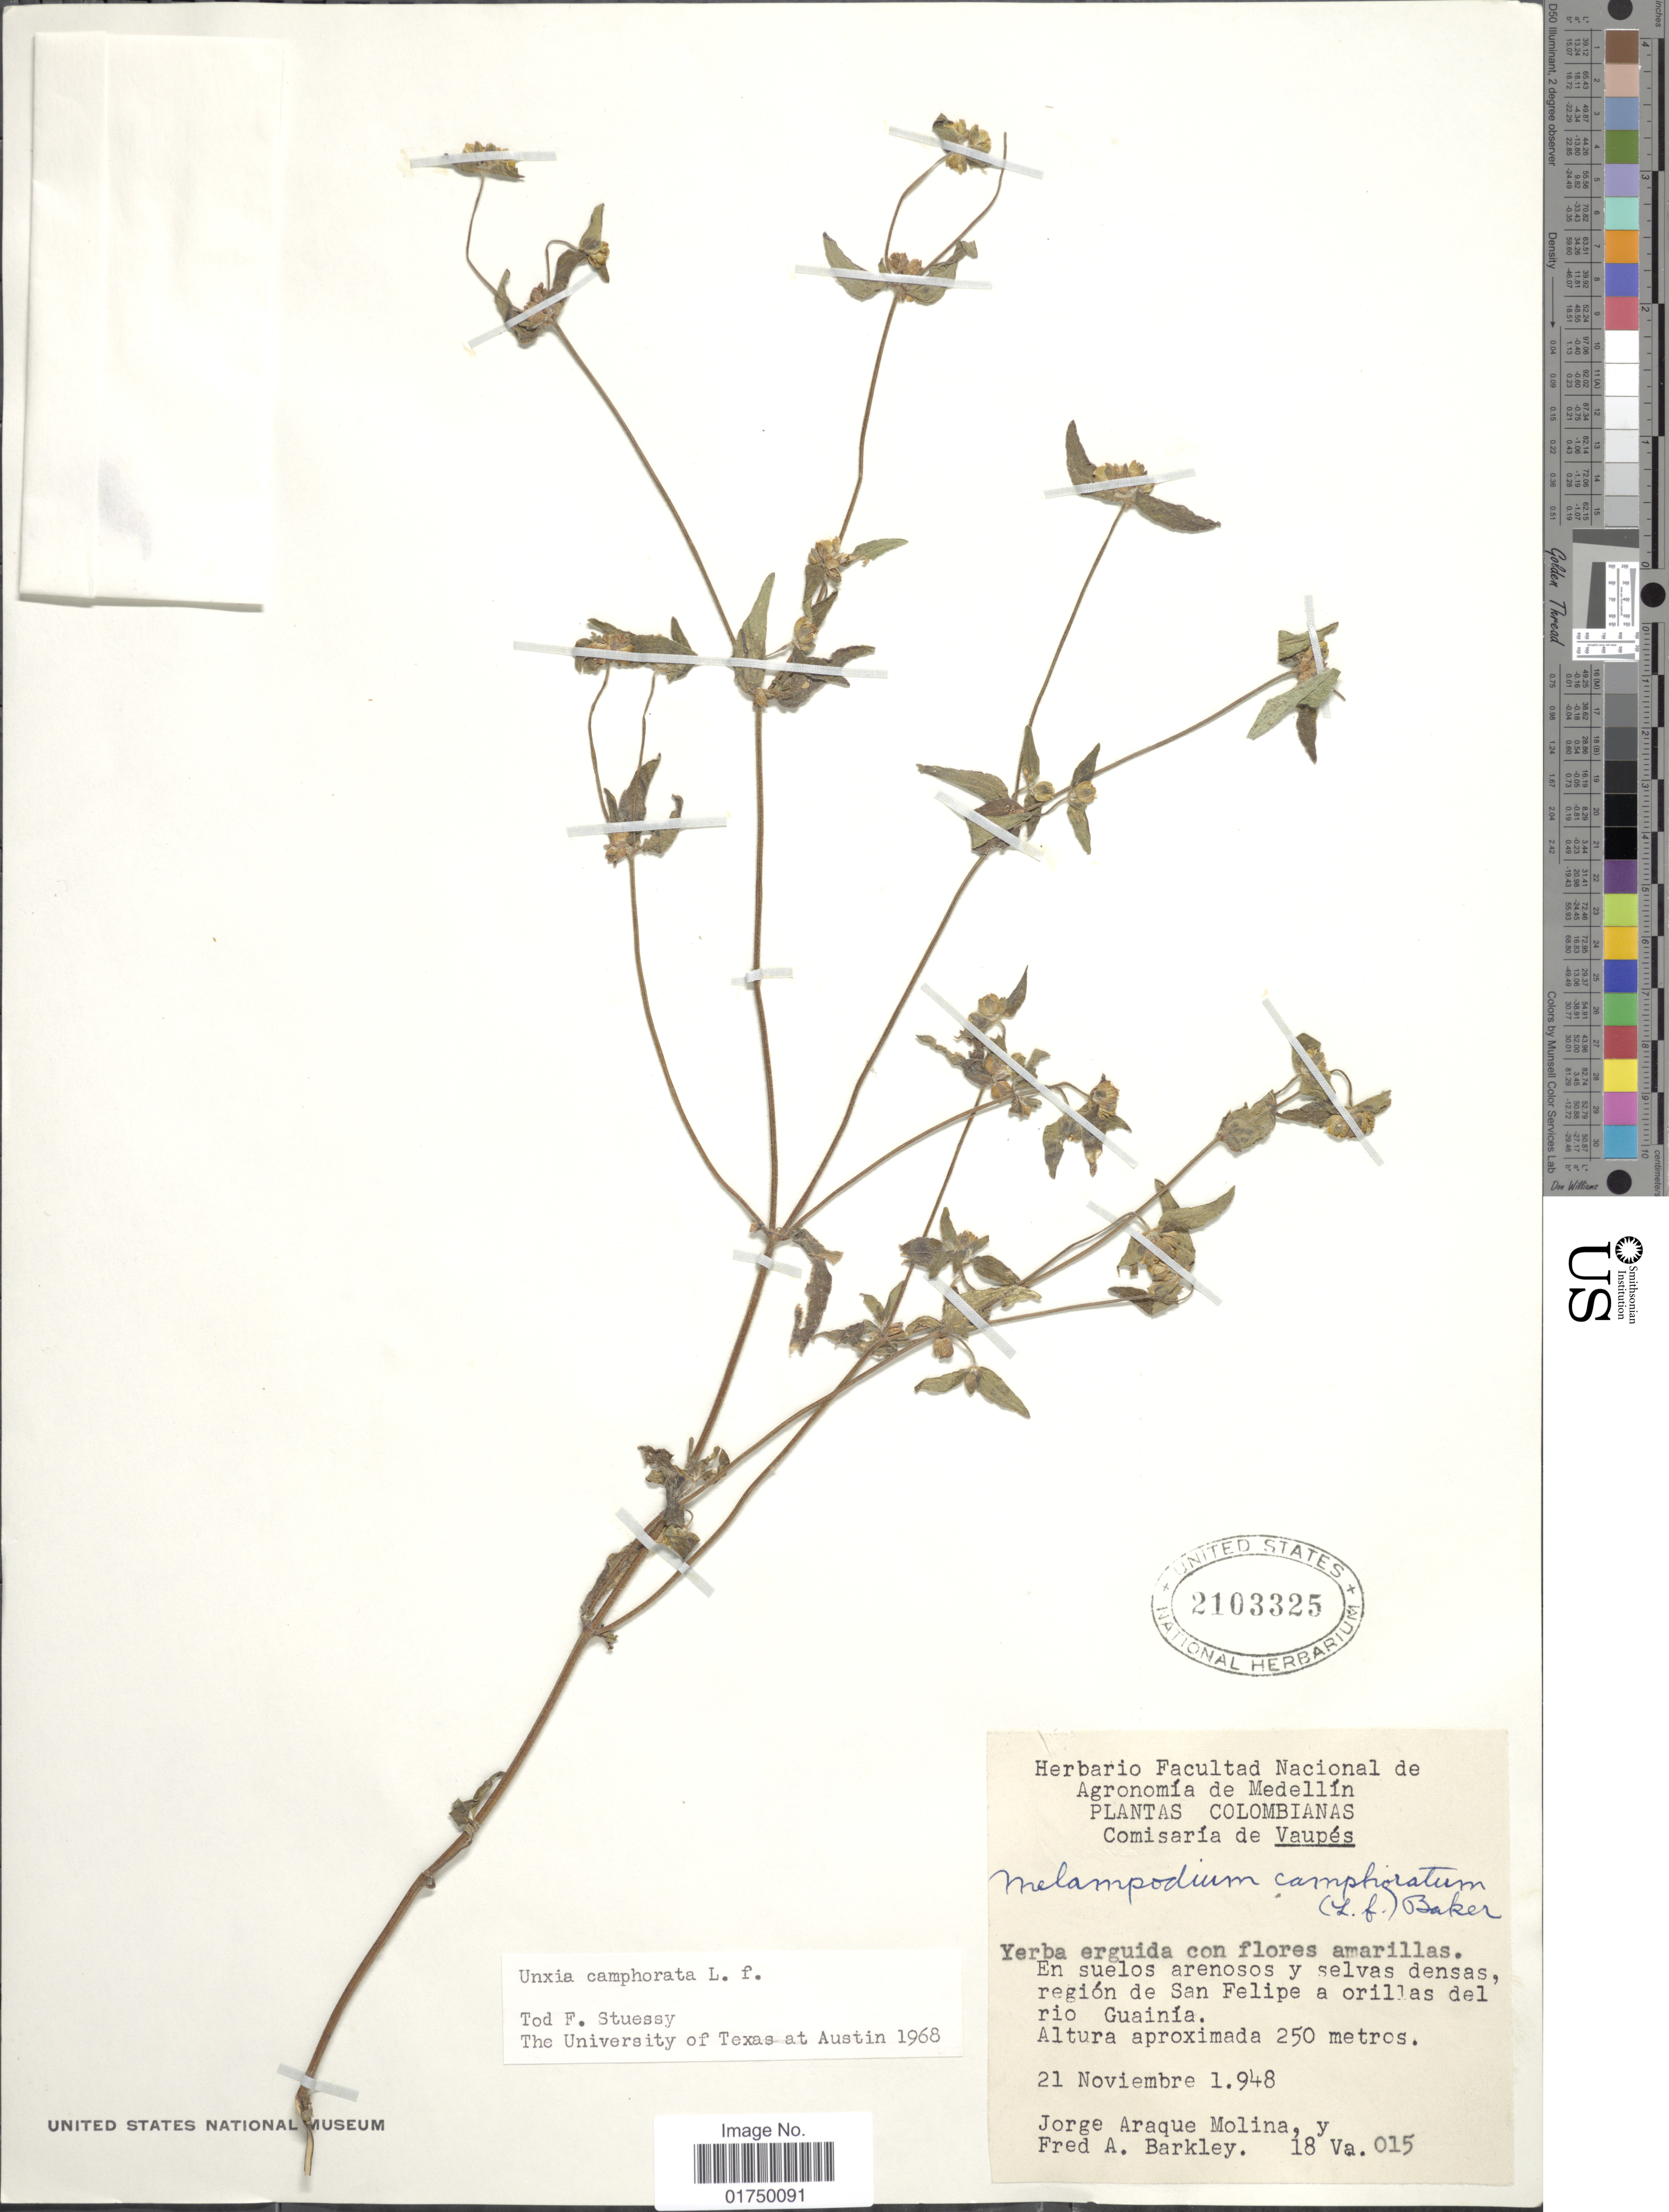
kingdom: Plantae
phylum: Tracheophyta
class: Magnoliopsida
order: Asterales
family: Asteraceae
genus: Unxia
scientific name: Unxia camphorata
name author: L. f.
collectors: J. Araque Molina & F. A. Barkley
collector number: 18Va015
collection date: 1948-11-21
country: Colombia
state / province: Vaupés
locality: Comisaría de Vaupés. En suelos arenosos y selvas densas región de San Felipe a orillas del rio Guainía.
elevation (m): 250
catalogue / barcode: US 2103325